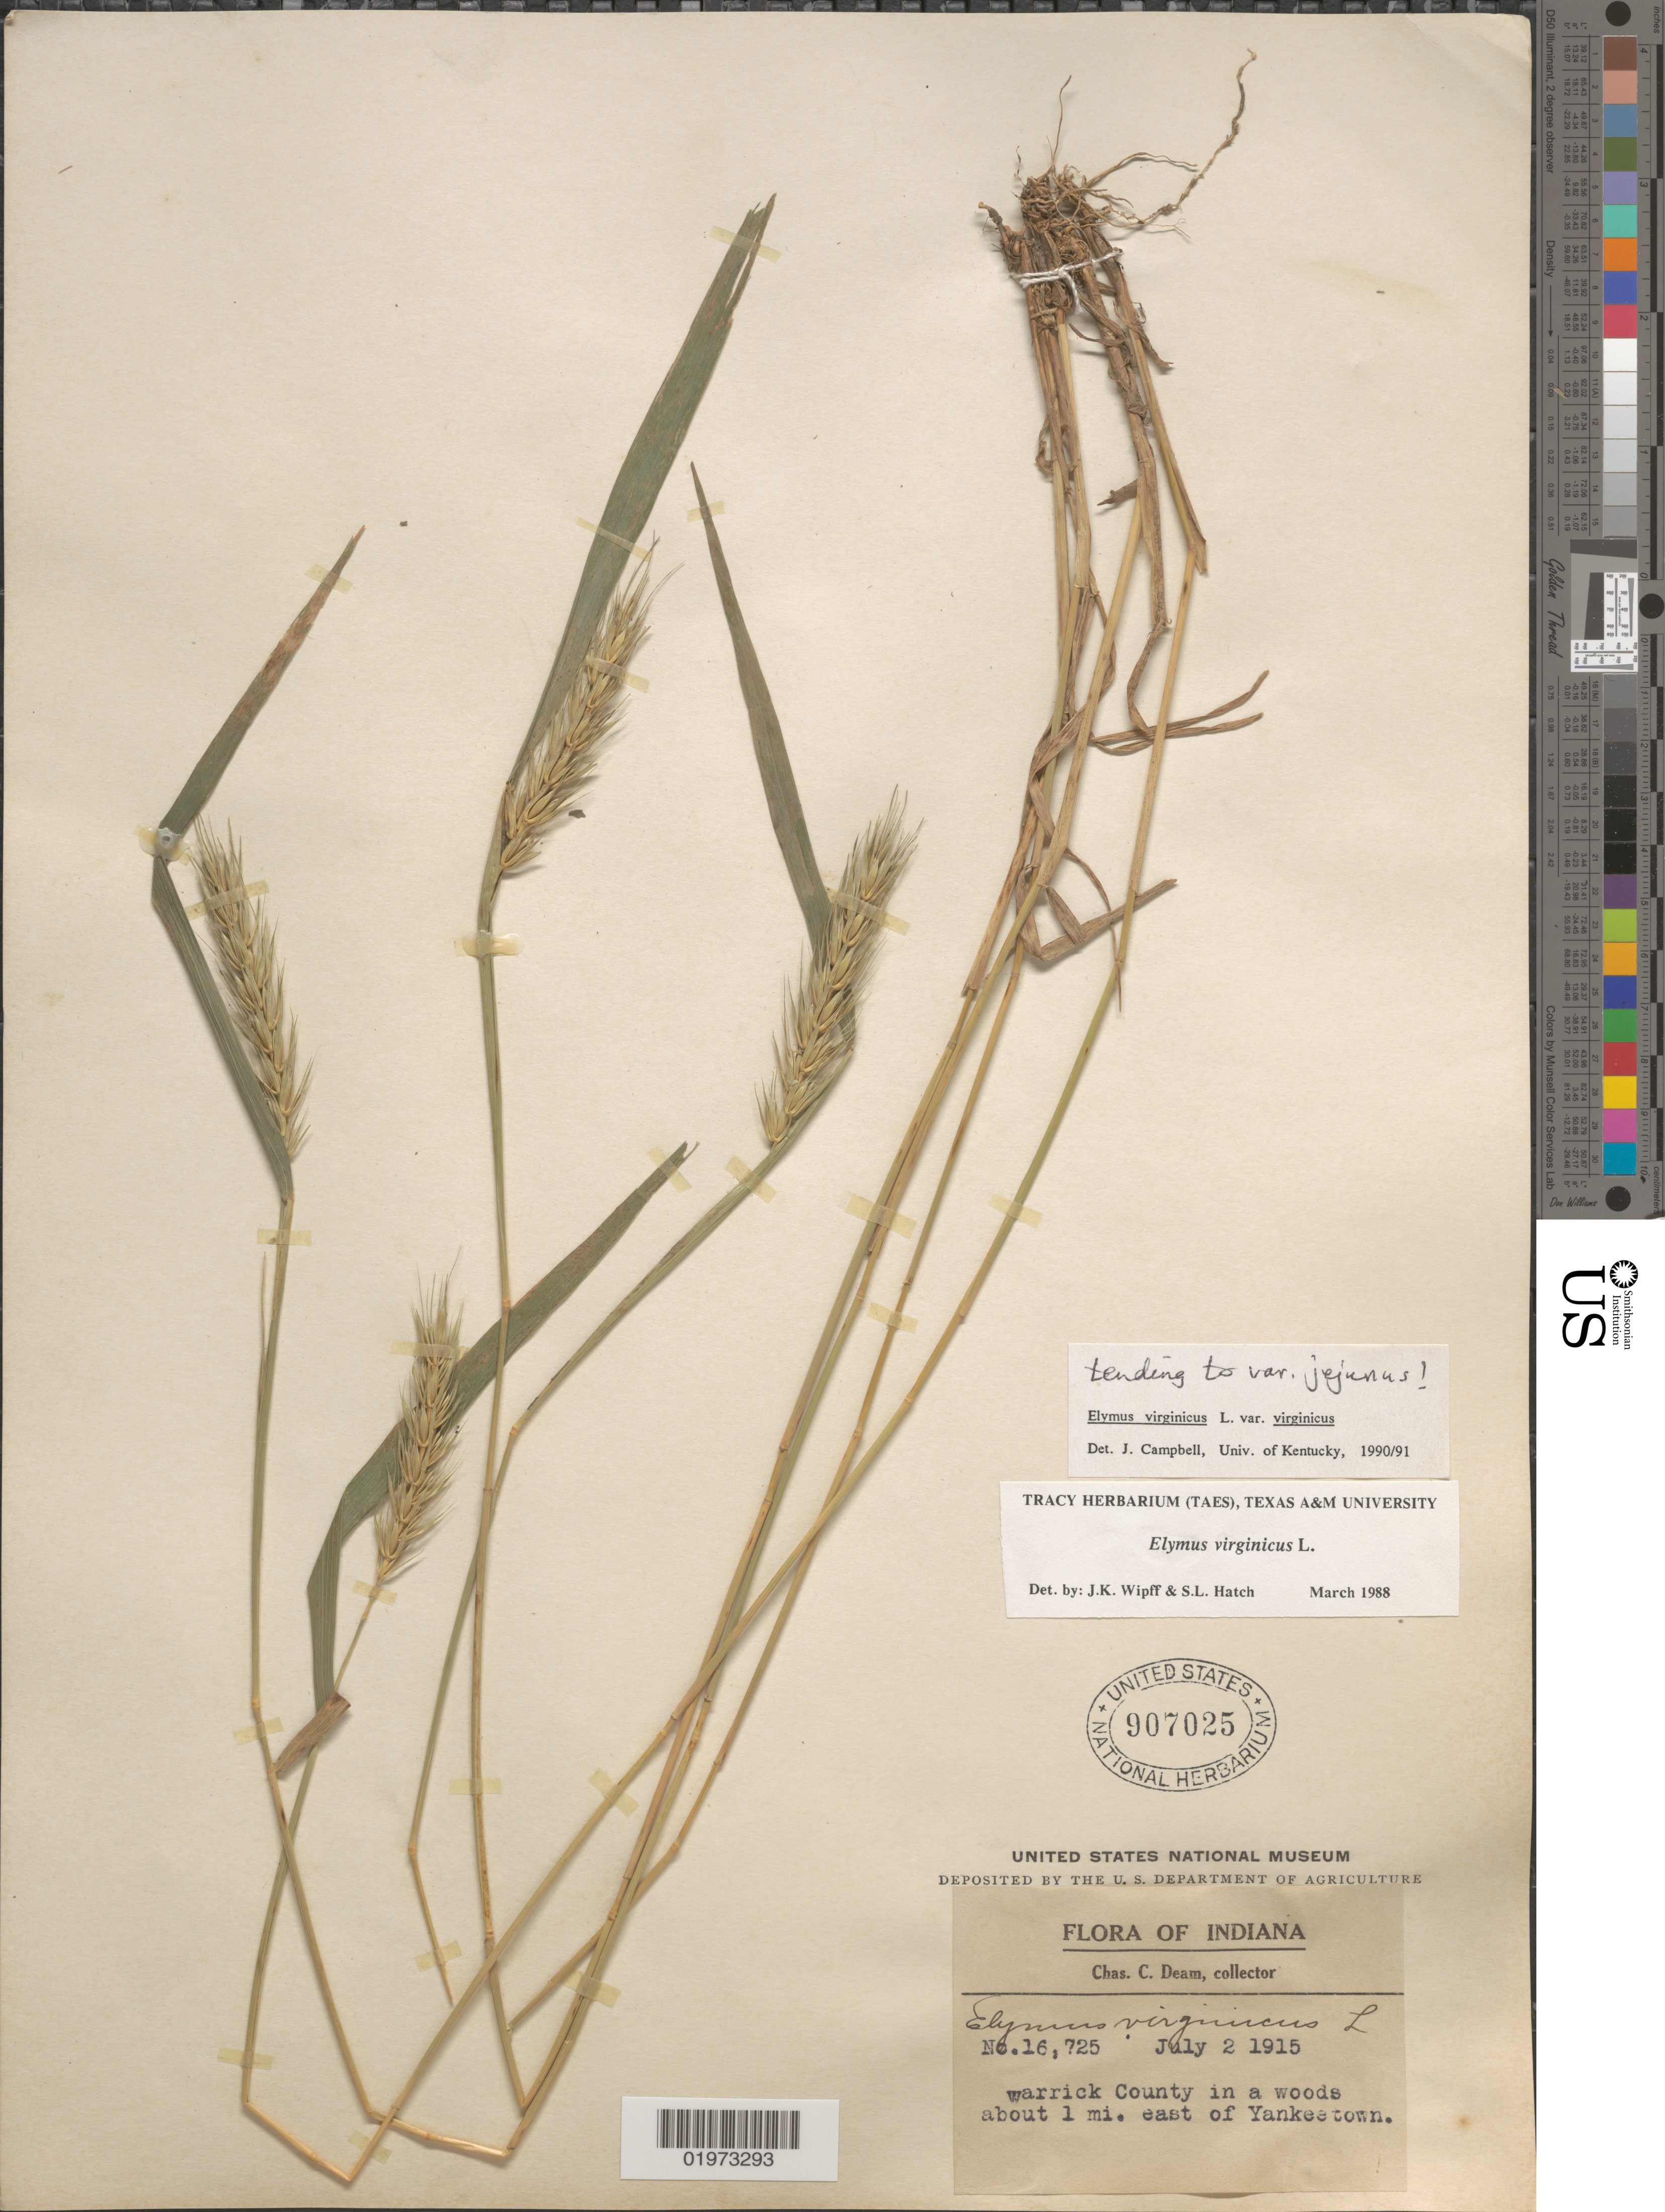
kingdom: Plantae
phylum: Tracheophyta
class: Liliopsida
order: Poales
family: Poaceae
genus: Elymus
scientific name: Elymus virginicus var. virginicus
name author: L.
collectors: C. C. Deam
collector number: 16725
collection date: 1915-07-02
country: United States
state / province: Indiana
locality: Warrick County in a woods about 1 mi. east of Yankee town.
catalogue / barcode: US 907025